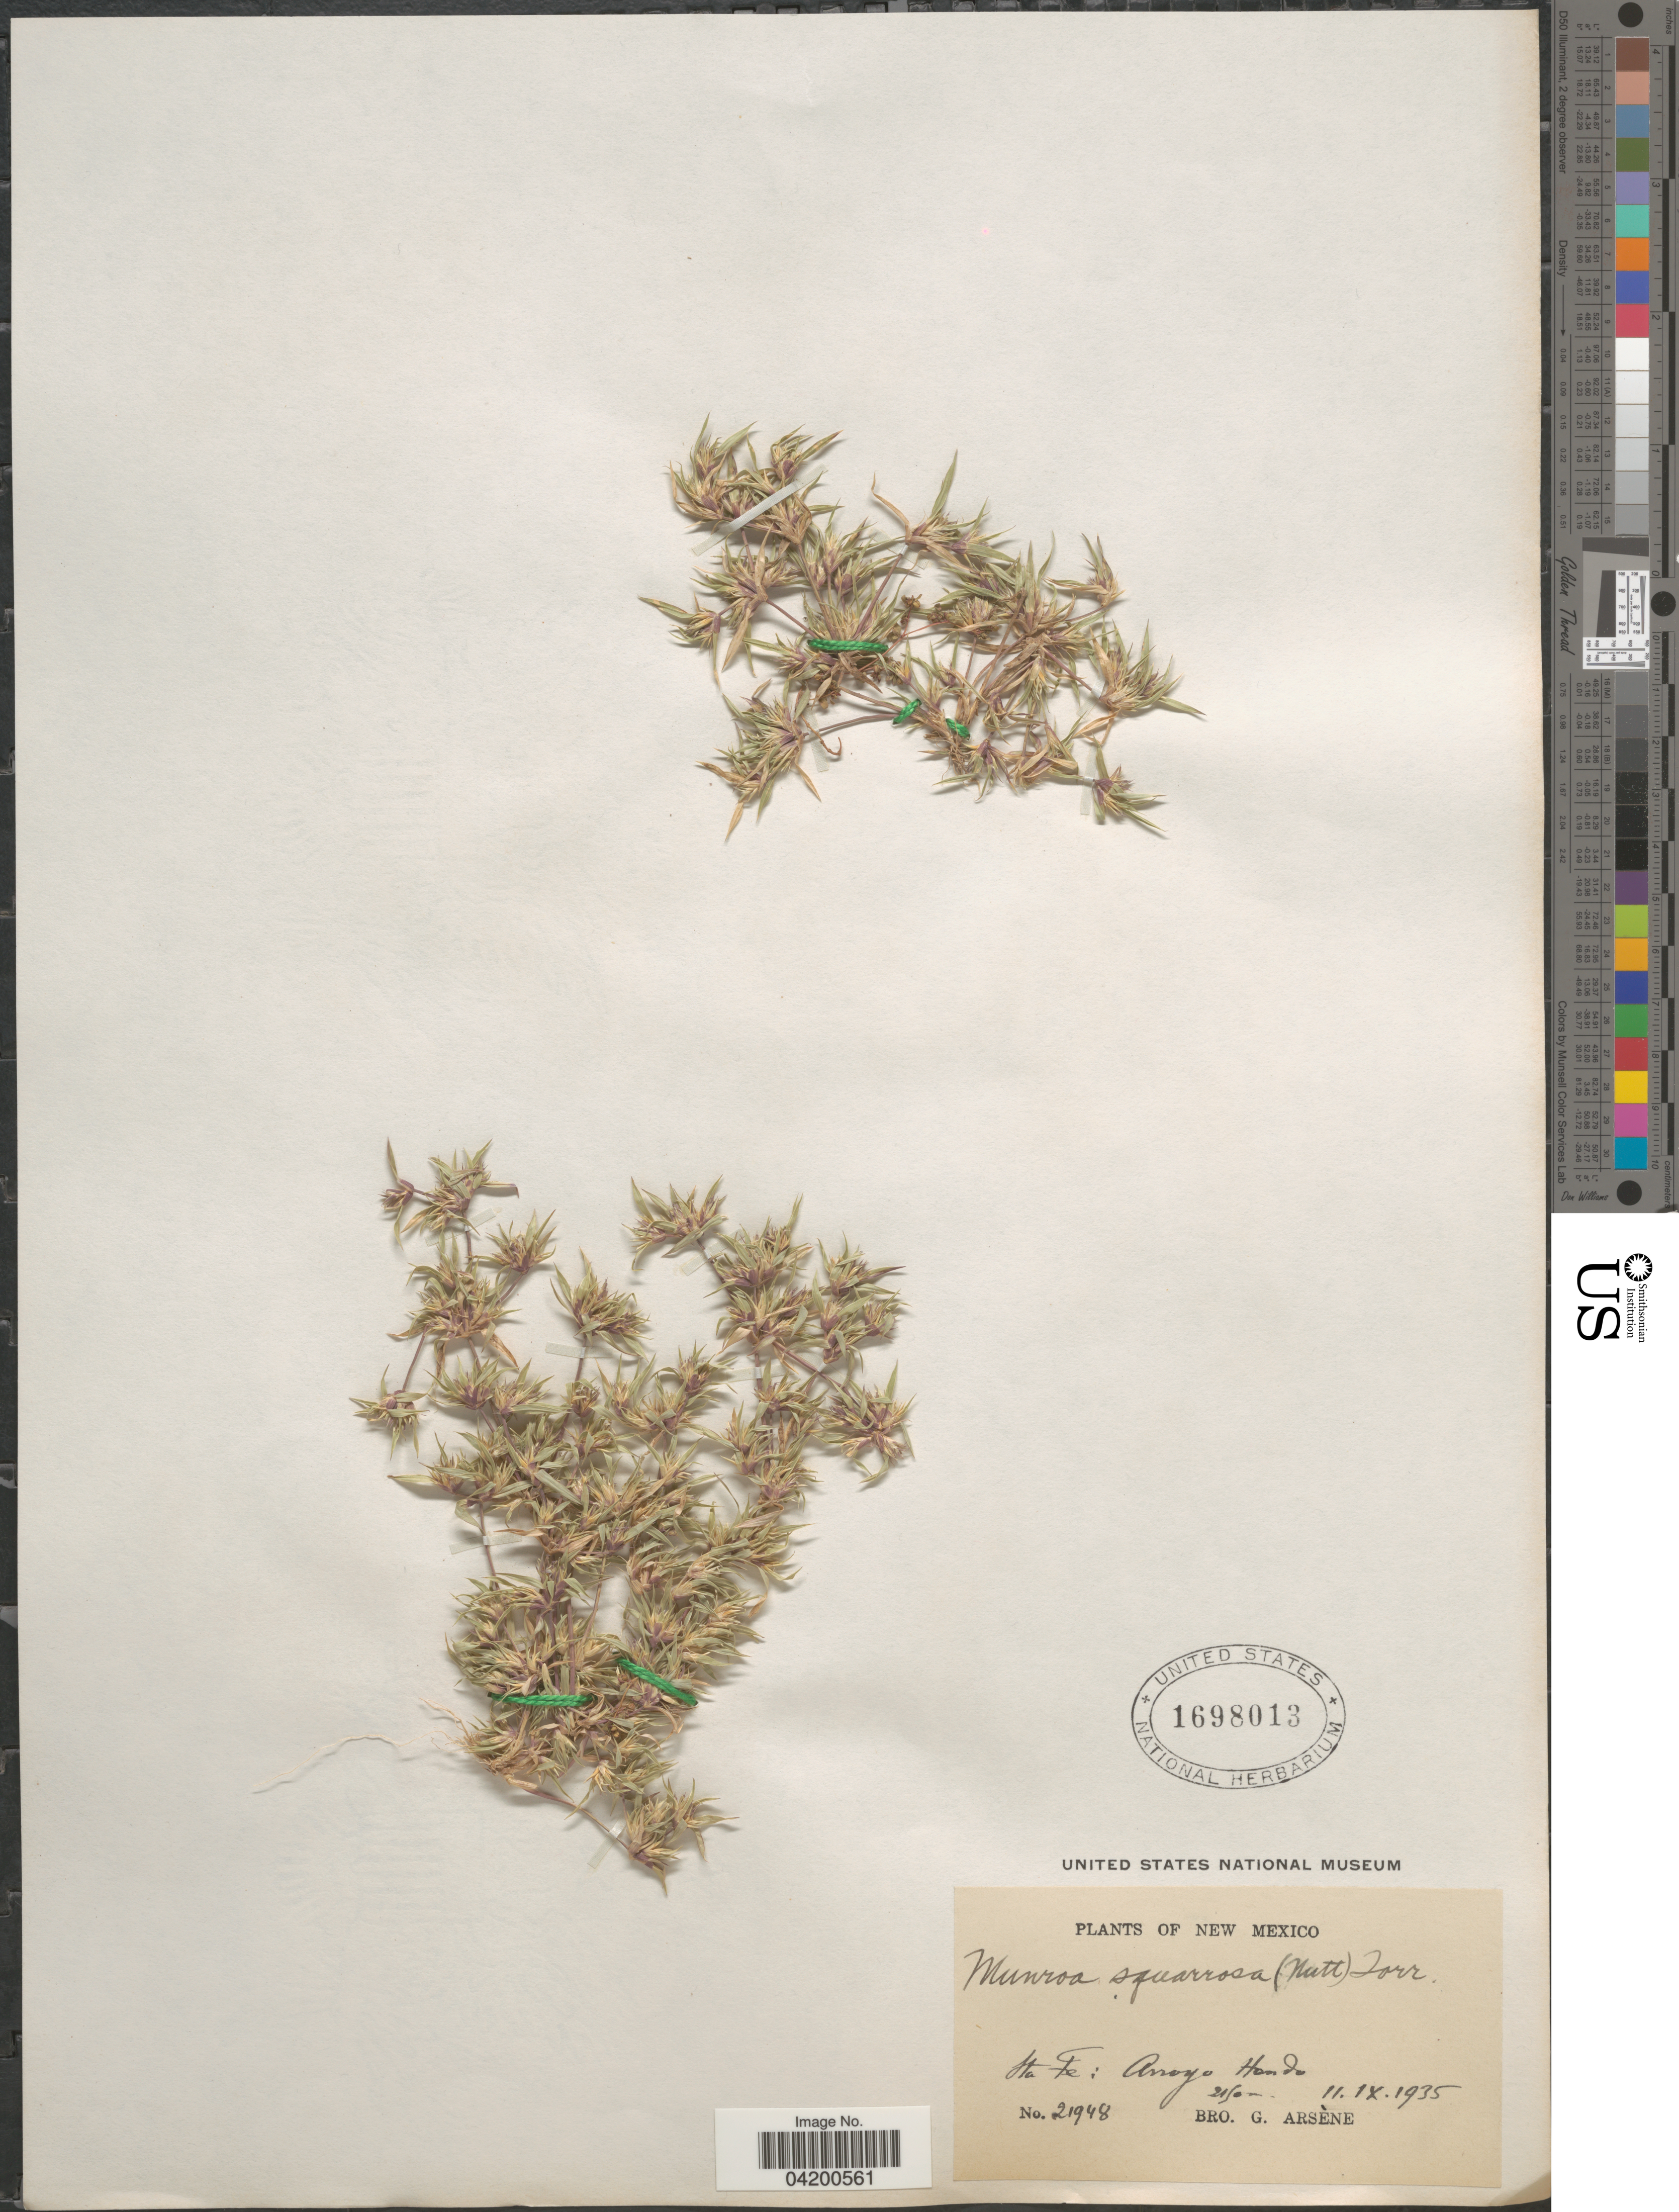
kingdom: Plantae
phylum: Tracheophyta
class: Liliopsida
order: Poales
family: Poaceae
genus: Munroa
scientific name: Munroa squarrosa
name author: (Nutt.) Torr.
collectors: Bro. G. Arsène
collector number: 21948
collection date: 1935-09-11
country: United States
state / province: New Mexico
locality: Sta Fe: Arroyo Hondo.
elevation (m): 2150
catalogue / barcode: US 1698013